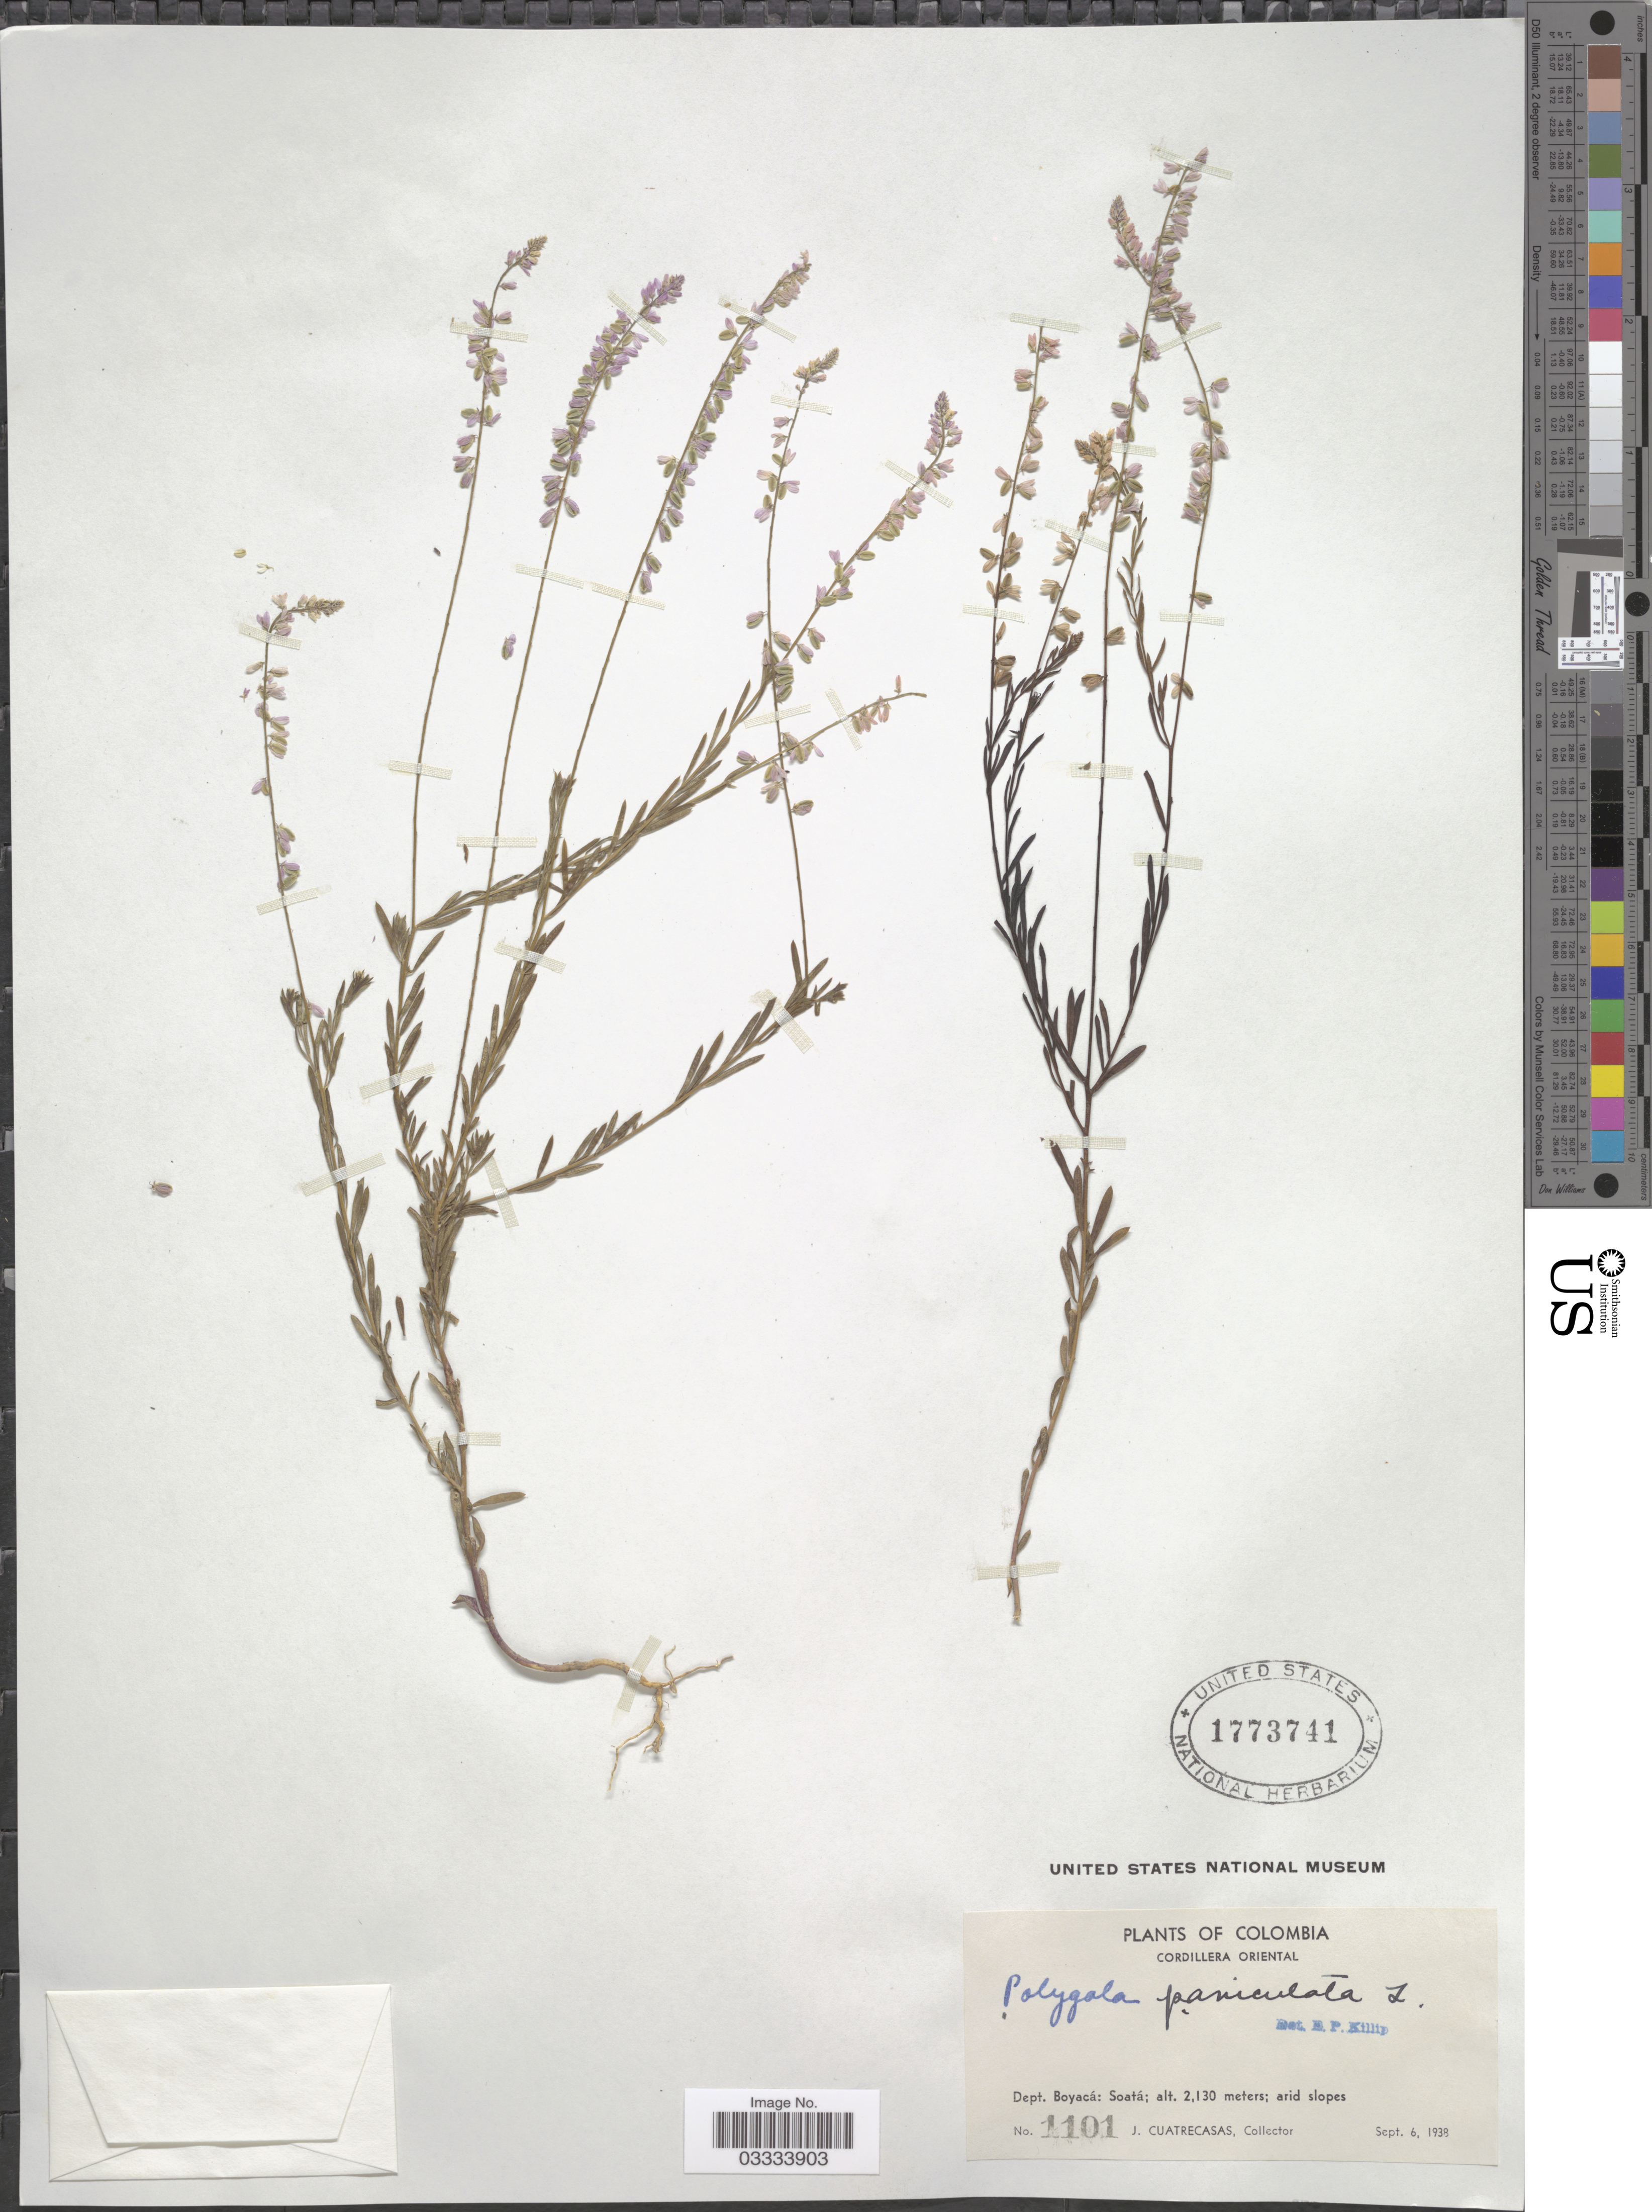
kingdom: Plantae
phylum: Tracheophyta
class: Magnoliopsida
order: Fabales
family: Polygalaceae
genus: Polygala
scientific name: Polygala paniculata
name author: L.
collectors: J. Cuatrecasas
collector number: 1101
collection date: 1938-09-06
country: Colombia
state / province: Boyacá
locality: Cordillera Oriental. Dept. Boyacá: Soatá.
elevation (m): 2130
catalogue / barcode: US 1773741